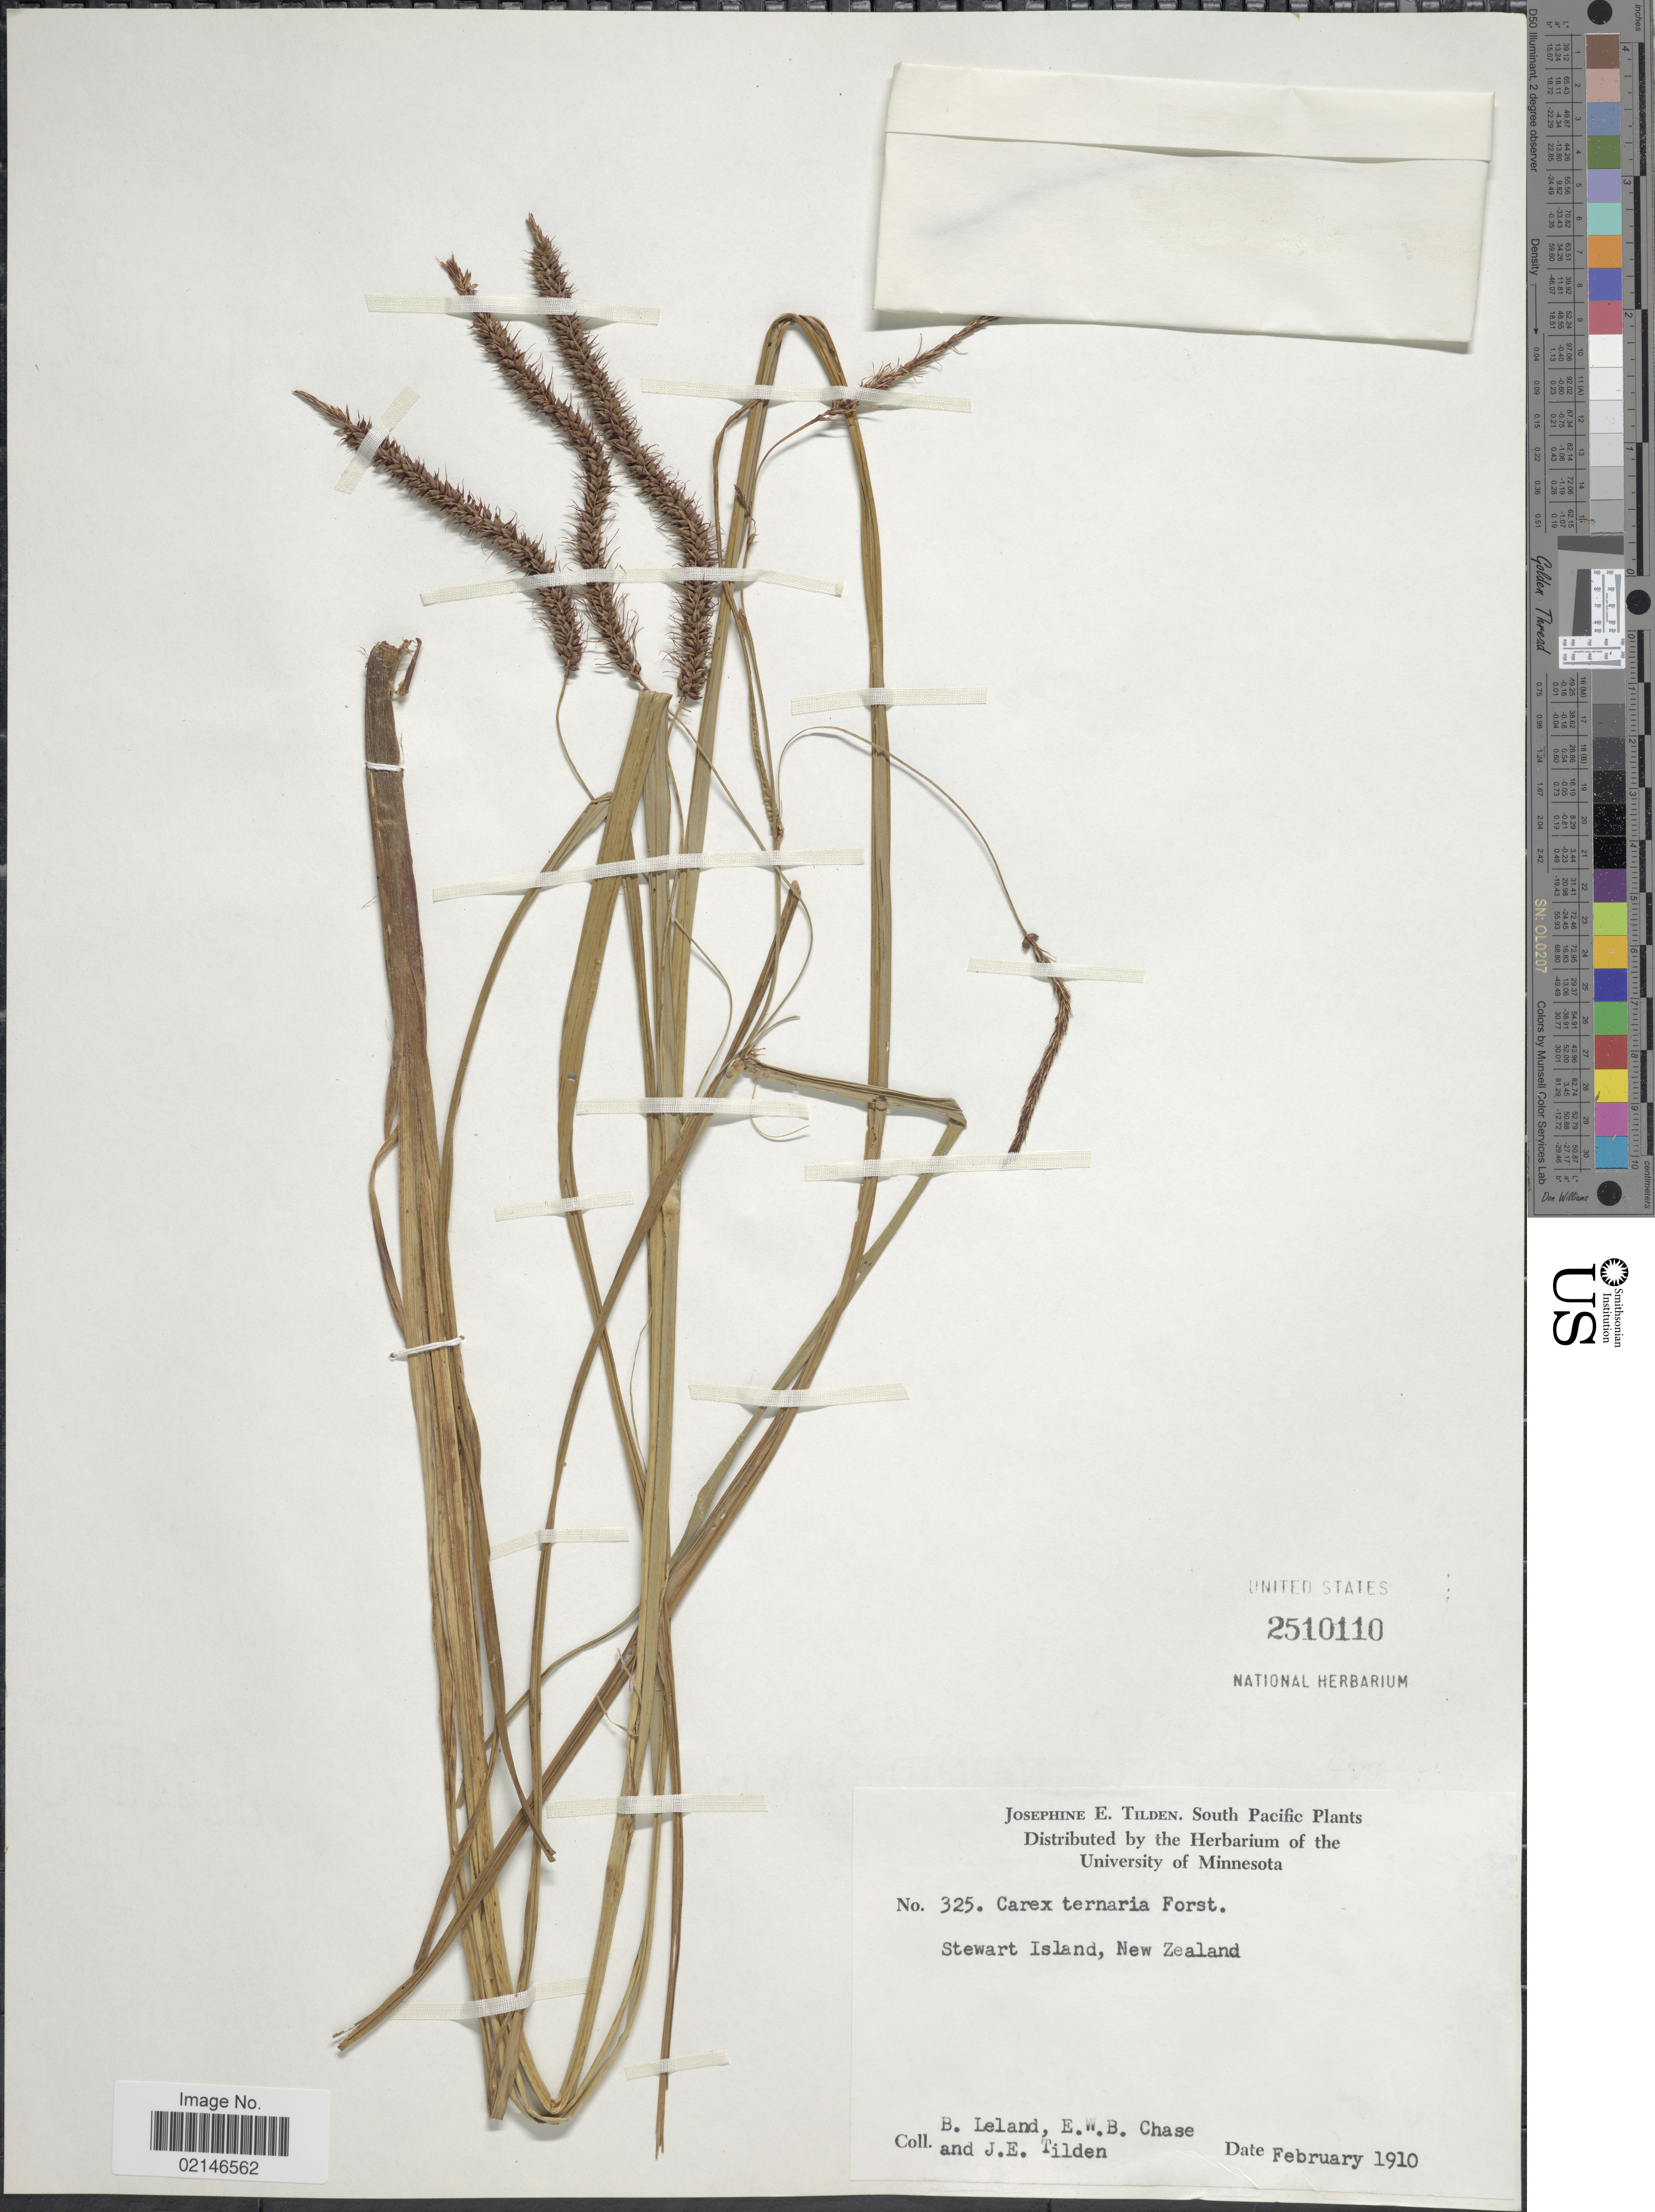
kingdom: Plantae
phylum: Tracheophyta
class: Liliopsida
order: Poales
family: Cyperaceae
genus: Carex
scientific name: Carex geminata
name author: Schkuhr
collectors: B. Leland, E. W. Chase & J. E. Tilden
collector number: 325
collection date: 1910-02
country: New Zealand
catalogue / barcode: US 2510110